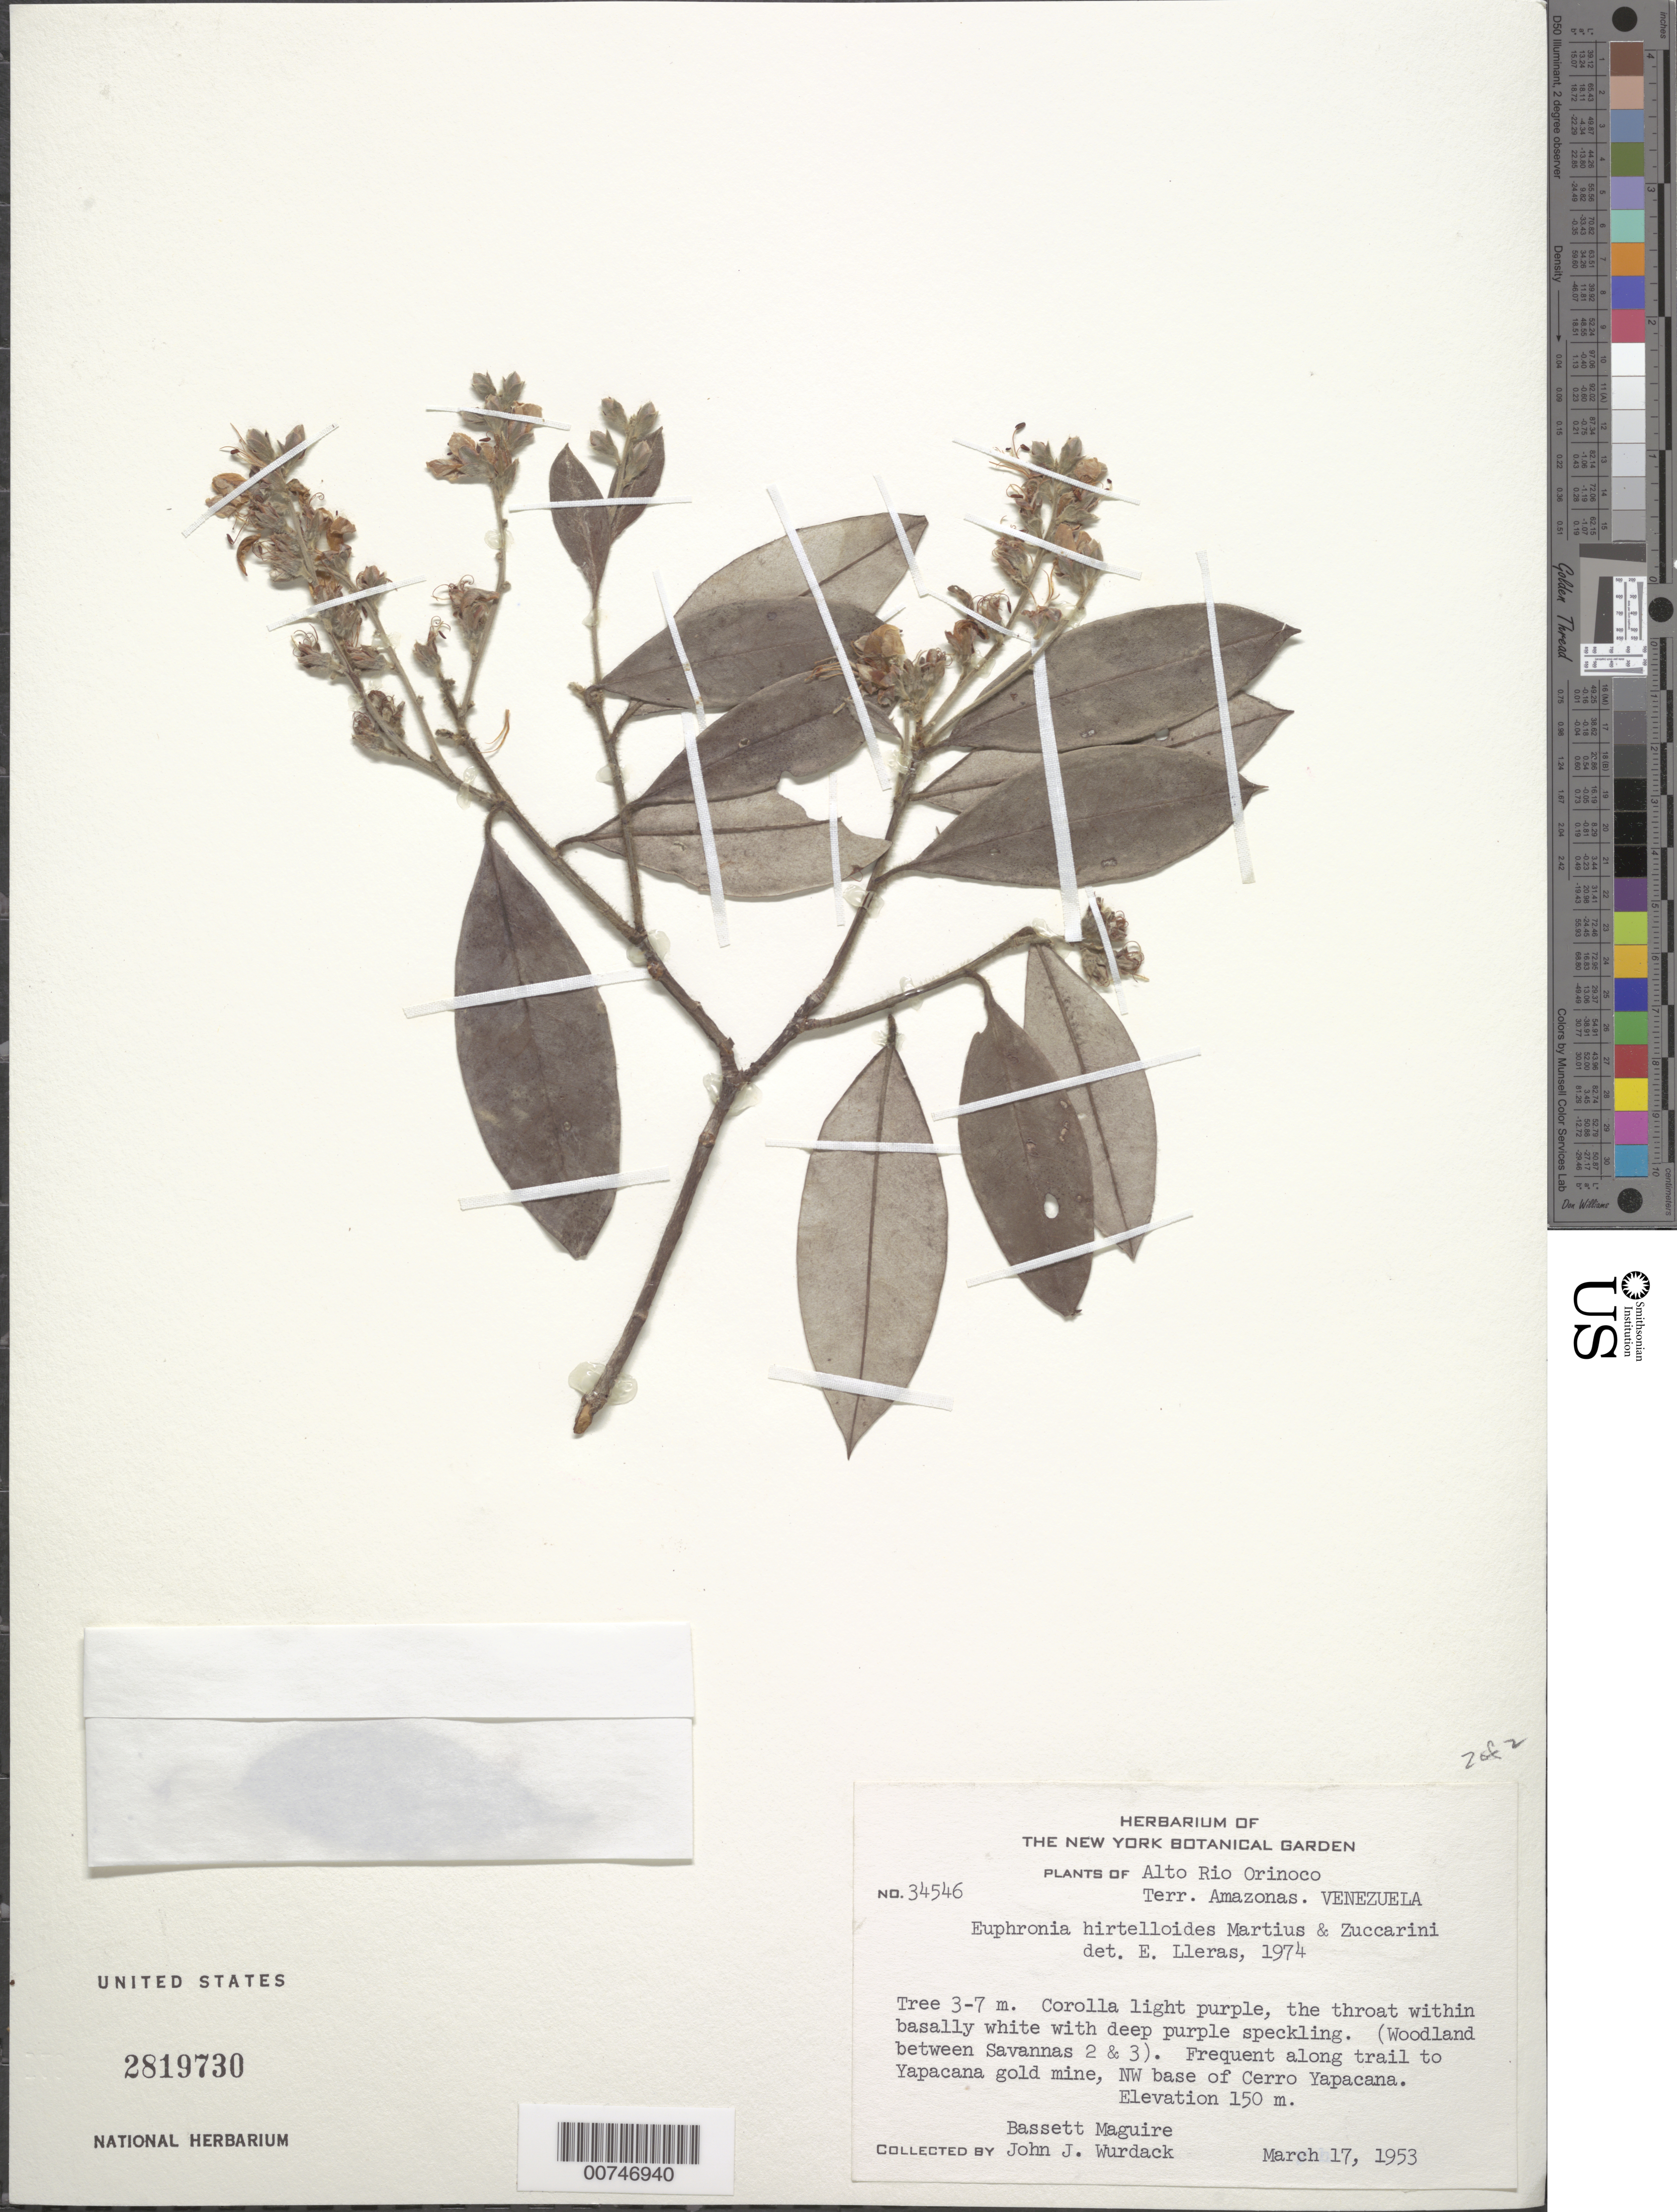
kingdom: Plantae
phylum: Tracheophyta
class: Magnoliopsida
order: Malpighiales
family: Euphroniaceae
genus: Euphronia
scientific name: Euphronia hirtelloides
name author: Mart. & Zucc.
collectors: B. Maguire & J. J. Wurdack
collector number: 34546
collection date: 1953-03-17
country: Venezuela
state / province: Amazonas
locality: Alto Rio Orinoco. Along trail to Yapacana gold mine, NW base of Cerro Yapacana.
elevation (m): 150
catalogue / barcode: US 2819730